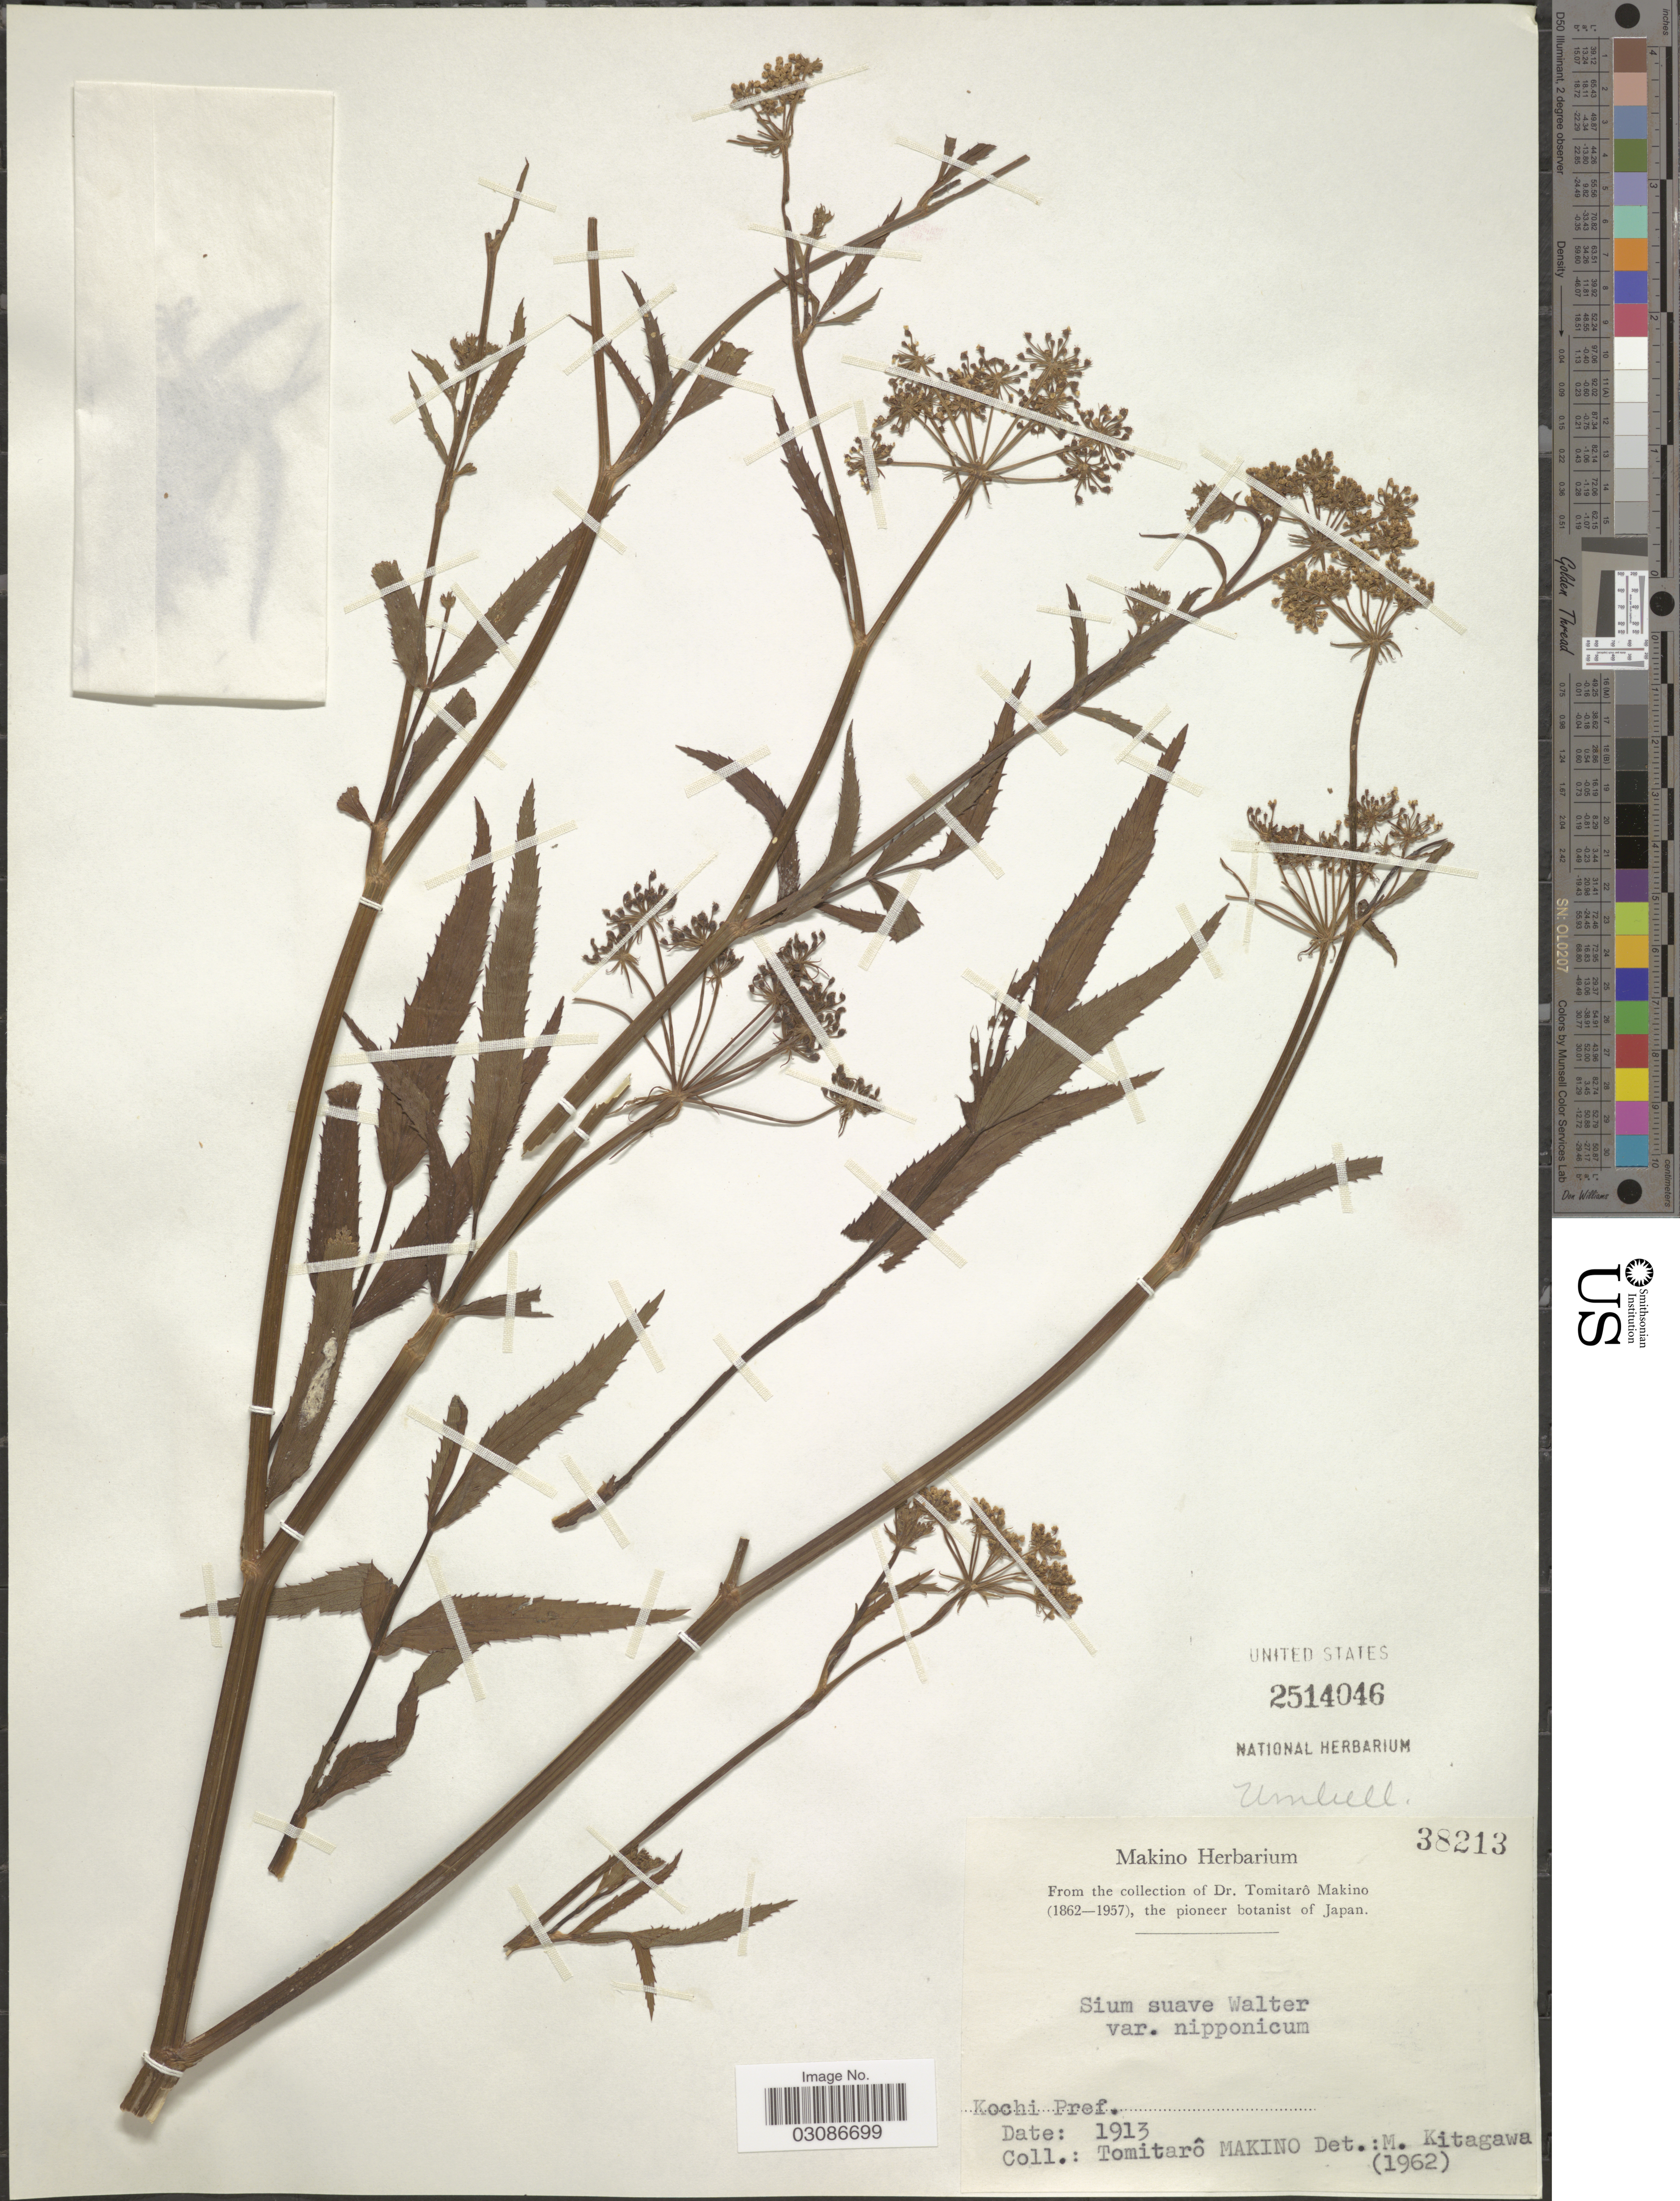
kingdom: Plantae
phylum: Tracheophyta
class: Magnoliopsida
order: Apiales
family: Apiaceae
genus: Sium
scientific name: Sium suave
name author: Walter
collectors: T. Makino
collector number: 38213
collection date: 1913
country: Japan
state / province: Koti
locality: Kochi Pref.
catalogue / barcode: US 2514046